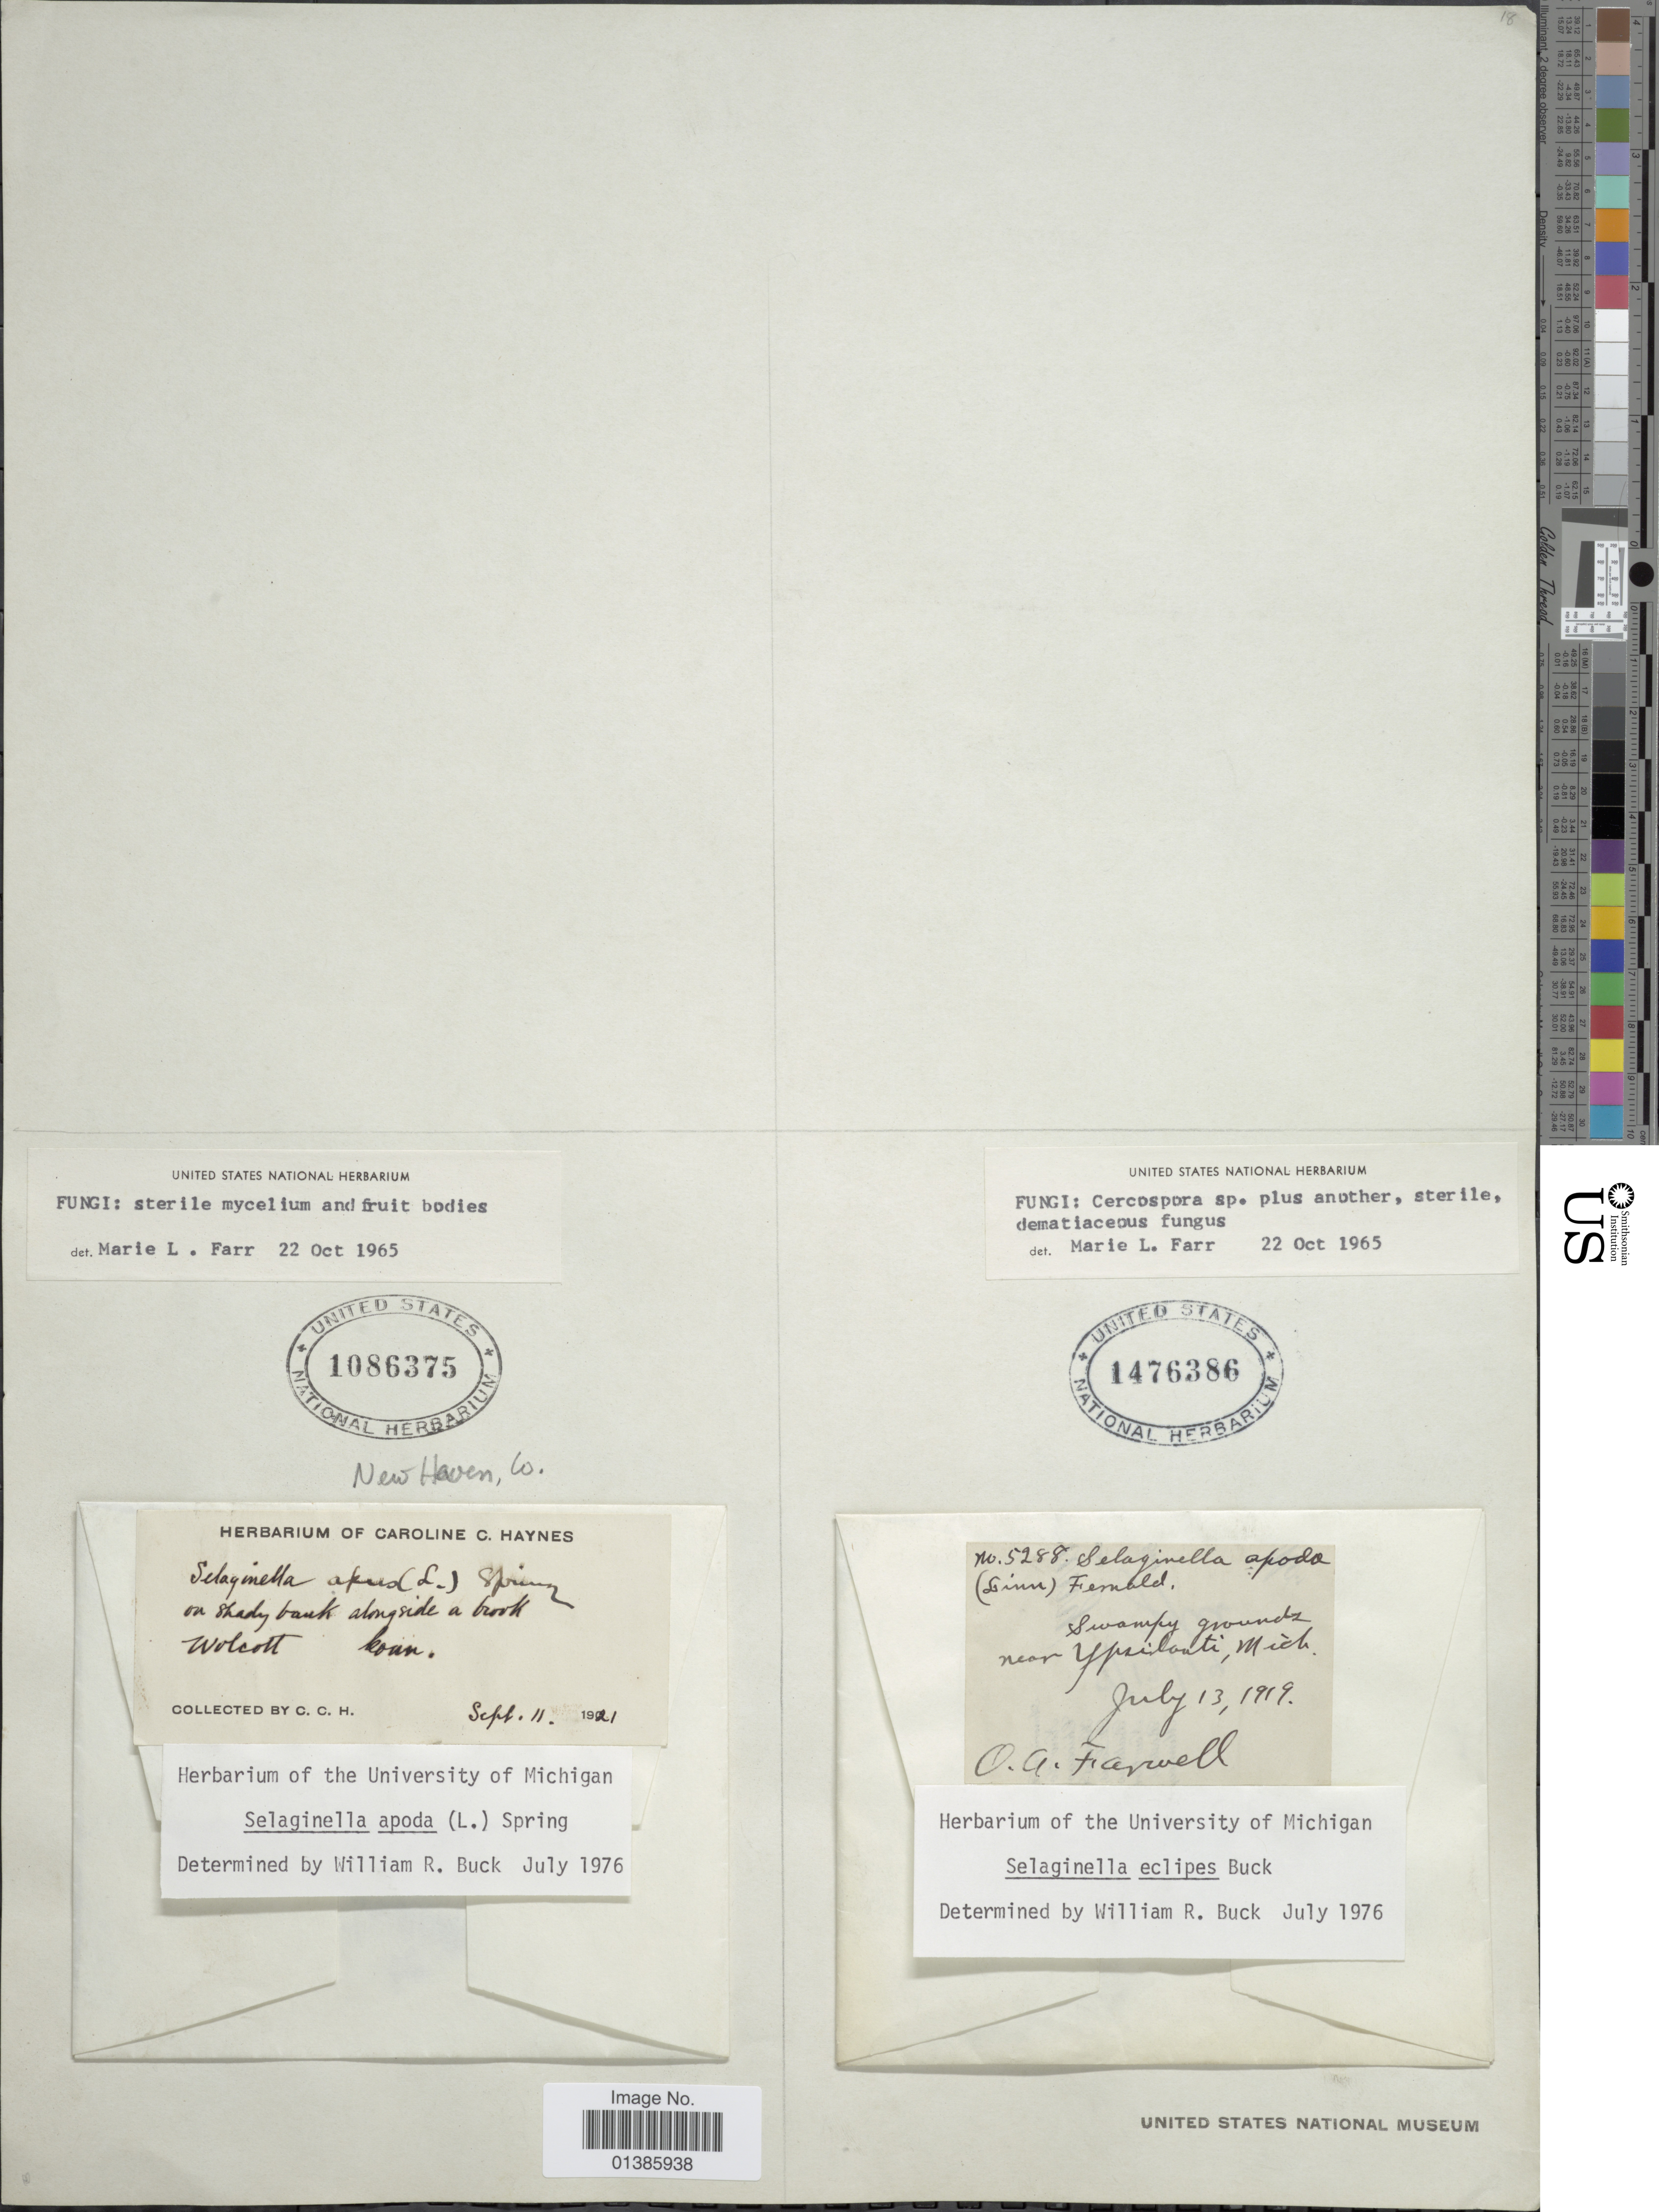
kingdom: Plantae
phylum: Tracheophyta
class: Lycopodiopsida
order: Selaginellales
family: Selaginellaceae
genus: Selaginella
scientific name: Selaginella eclipes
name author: W.R. Buck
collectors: O. Farwell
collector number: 5288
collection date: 1919-07-13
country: United States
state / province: Michigan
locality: Near Ypsilanti.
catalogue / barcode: US 1476386-2